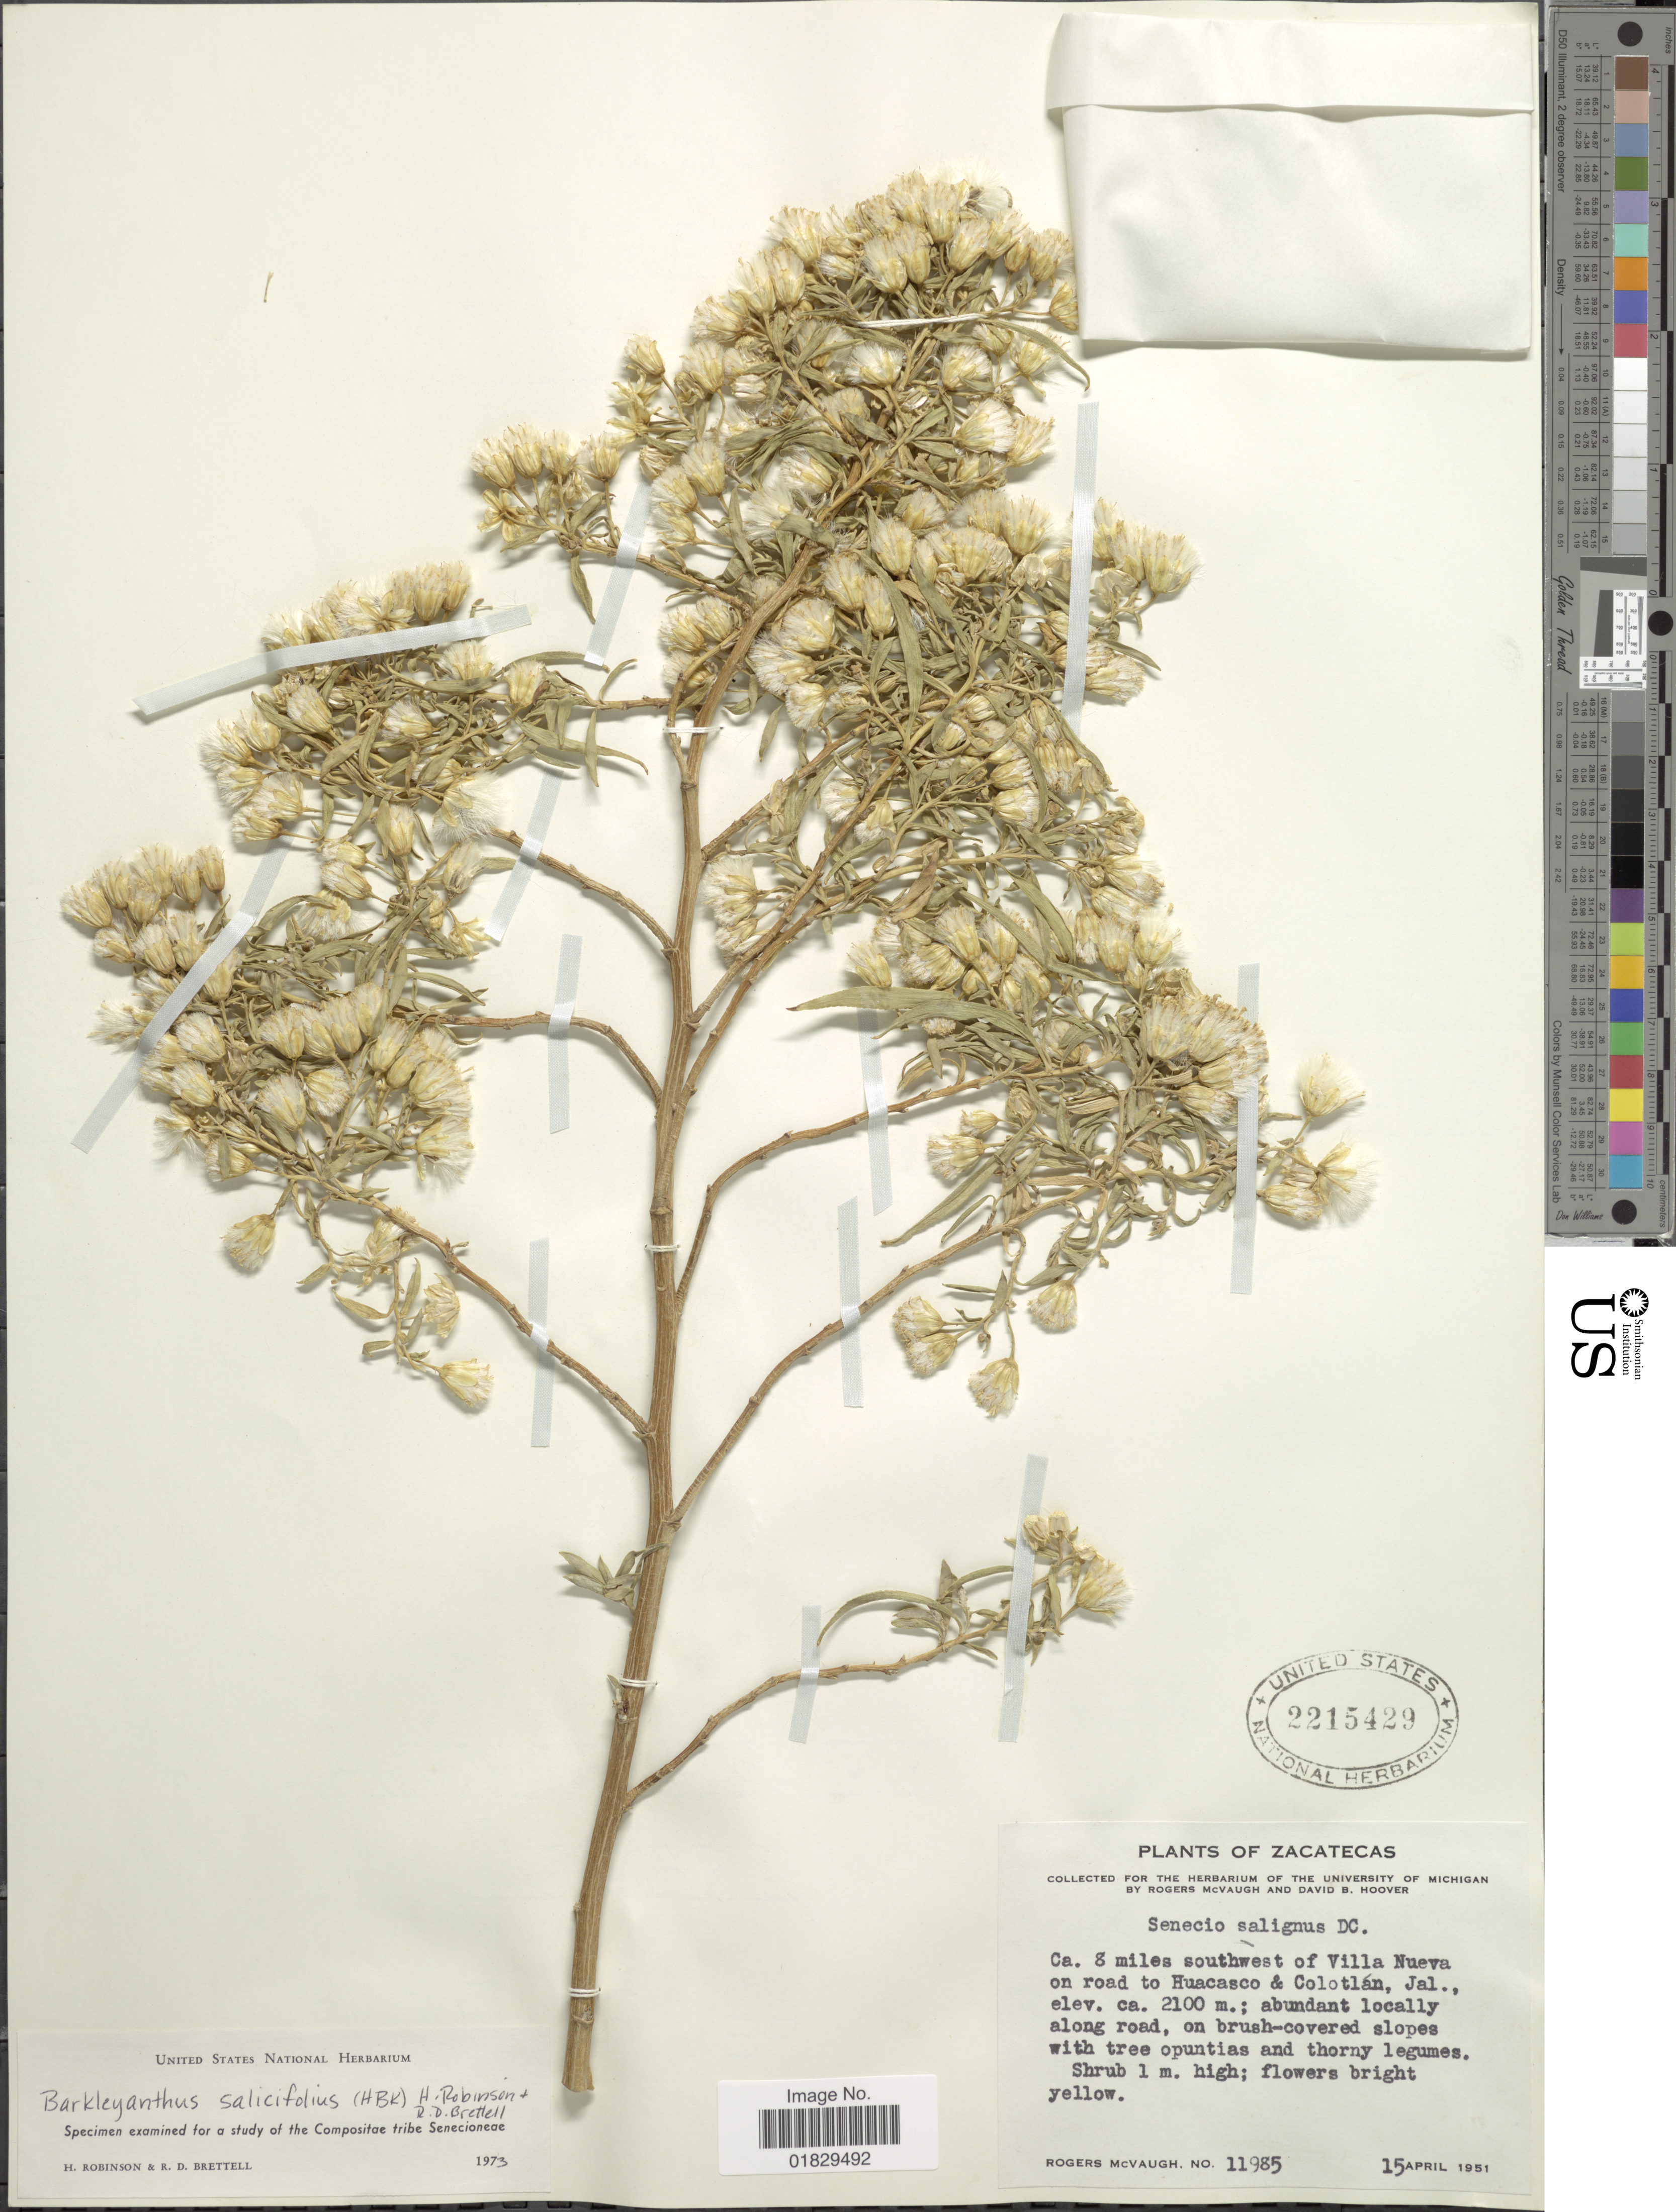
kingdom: Plantae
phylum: Tracheophyta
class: Magnoliopsida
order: Asterales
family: Asteraceae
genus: Barkleyanthus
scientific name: Barkleyanthus salicifolius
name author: (Kunth) H. Rob. & Brettell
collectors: R. McVaugh & D. B. Hoover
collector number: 11985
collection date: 1951-04-15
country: Mexico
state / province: Jalisco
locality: Ca. 8 miles southwest of Villa Nueva on road to Huacasco & Colotlán, Jal.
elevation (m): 2100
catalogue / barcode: US 2215429